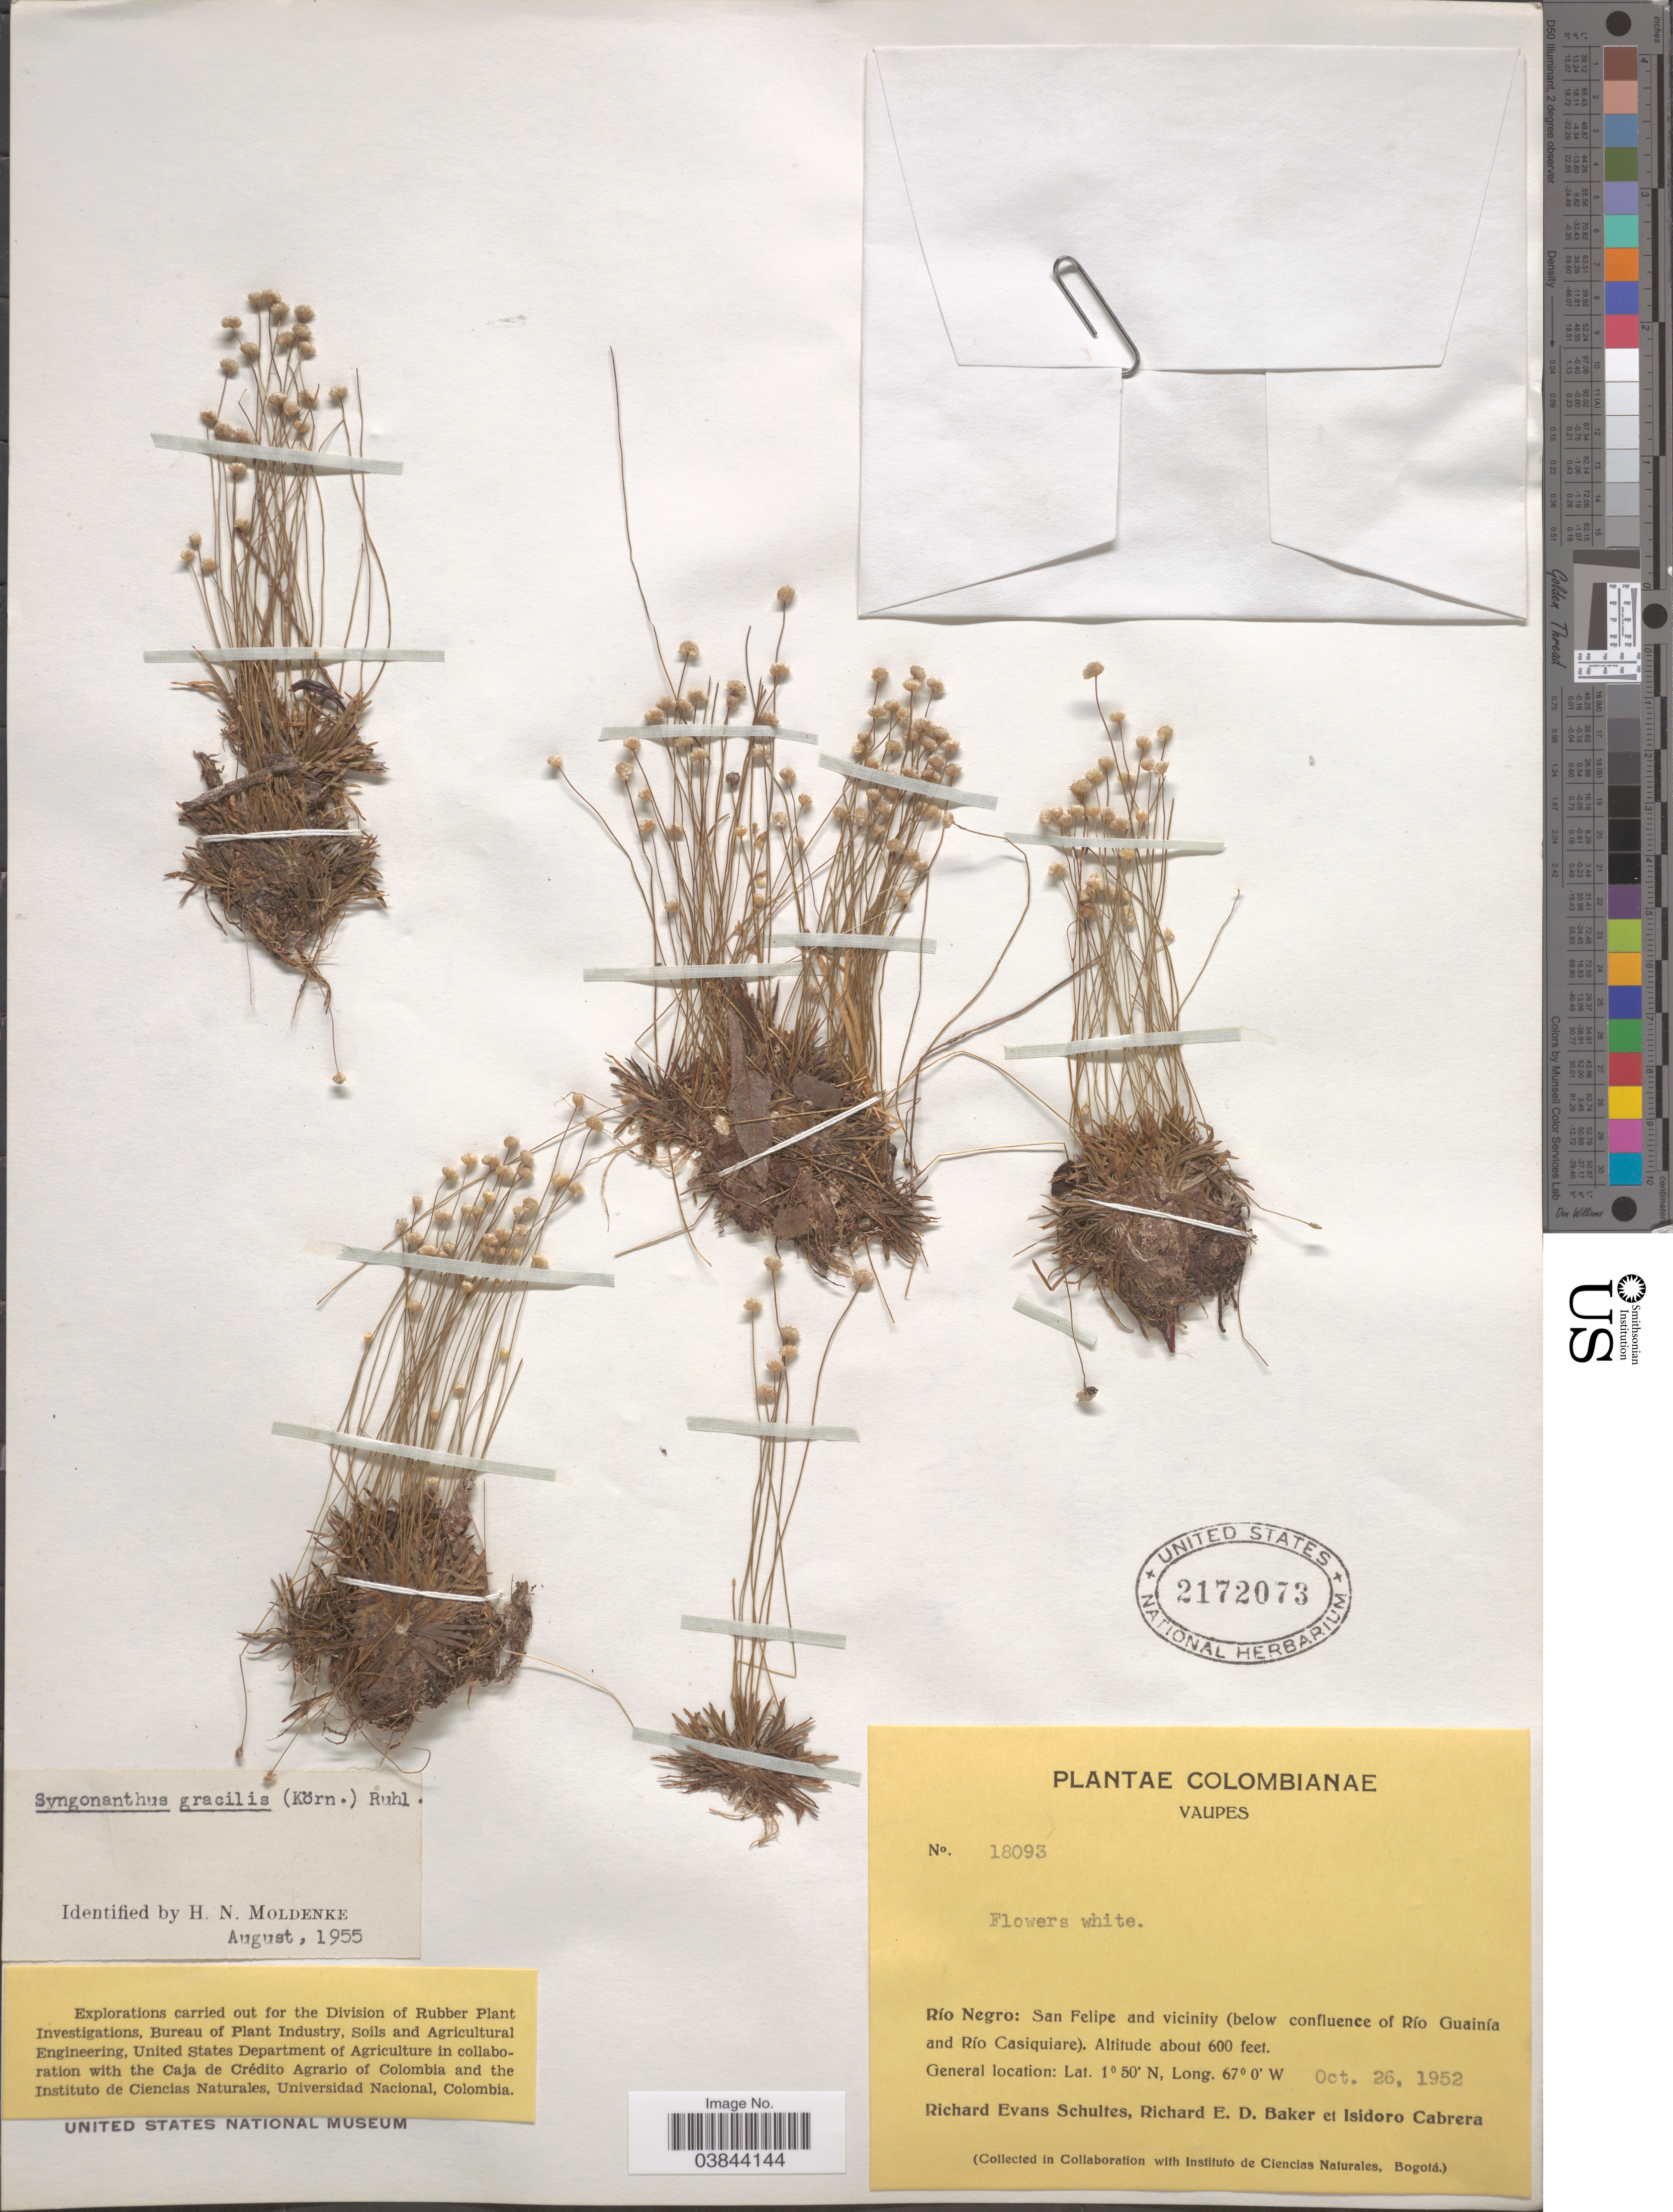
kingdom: Plantae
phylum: Tracheophyta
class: Liliopsida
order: Poales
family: Eriocaulaceae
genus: Syngonanthus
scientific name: Syngonanthus gracilis var. gracilis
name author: (Bong.) Ruhland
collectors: R. E. Schultes, R. E. D. Baker & I. Cabrera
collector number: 18093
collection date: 1952-10-26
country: Colombia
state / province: Vaupés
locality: Río Negro: San Felipe and vicinity (below confluence of Río Guainía and Río Casiquiare).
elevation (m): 183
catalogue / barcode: US 2172073